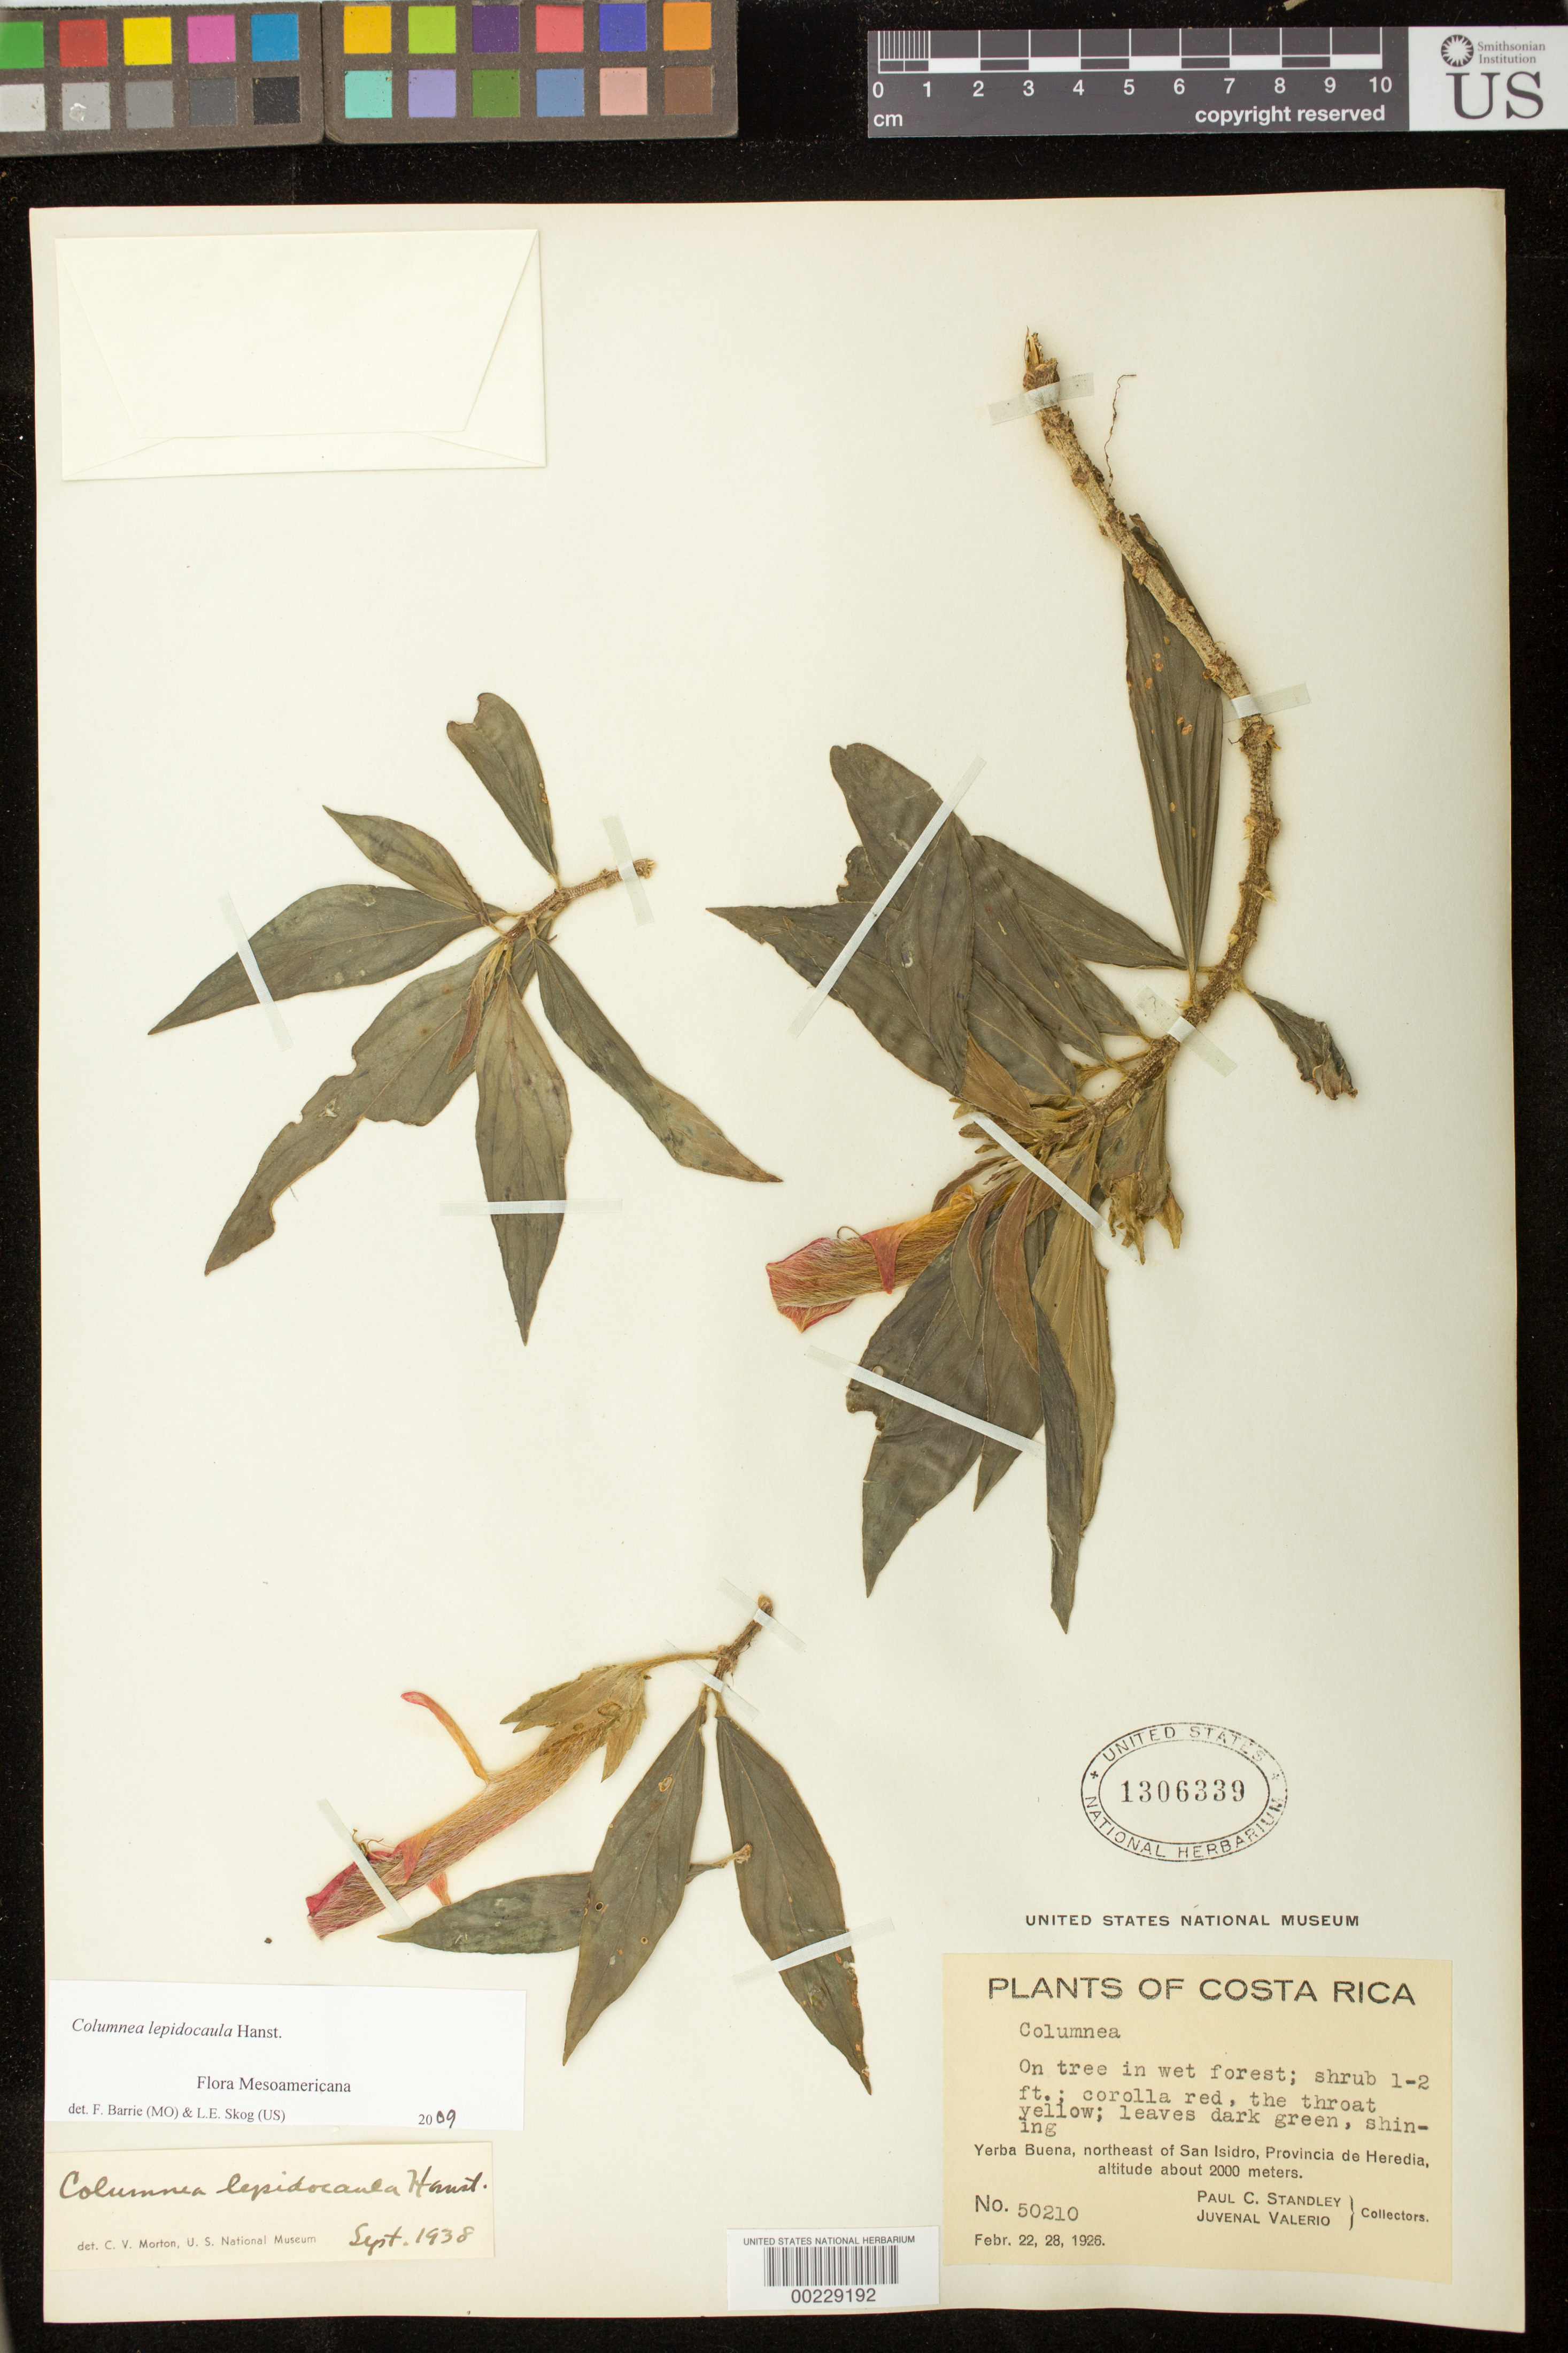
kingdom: Plantae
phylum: Tracheophyta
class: Magnoliopsida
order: Lamiales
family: Gesneriaceae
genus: Columnea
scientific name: Columnea lepidocaula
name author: Hanst.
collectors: P. C. Standley & J. Valerio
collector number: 50210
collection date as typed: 22-28 Feb 1926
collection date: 1926-02-22/1926-02-28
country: Costa Rica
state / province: Heredia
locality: Yerba Buena, NE of San Isidro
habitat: On tree in wet forest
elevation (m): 2000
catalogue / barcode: US 1306339